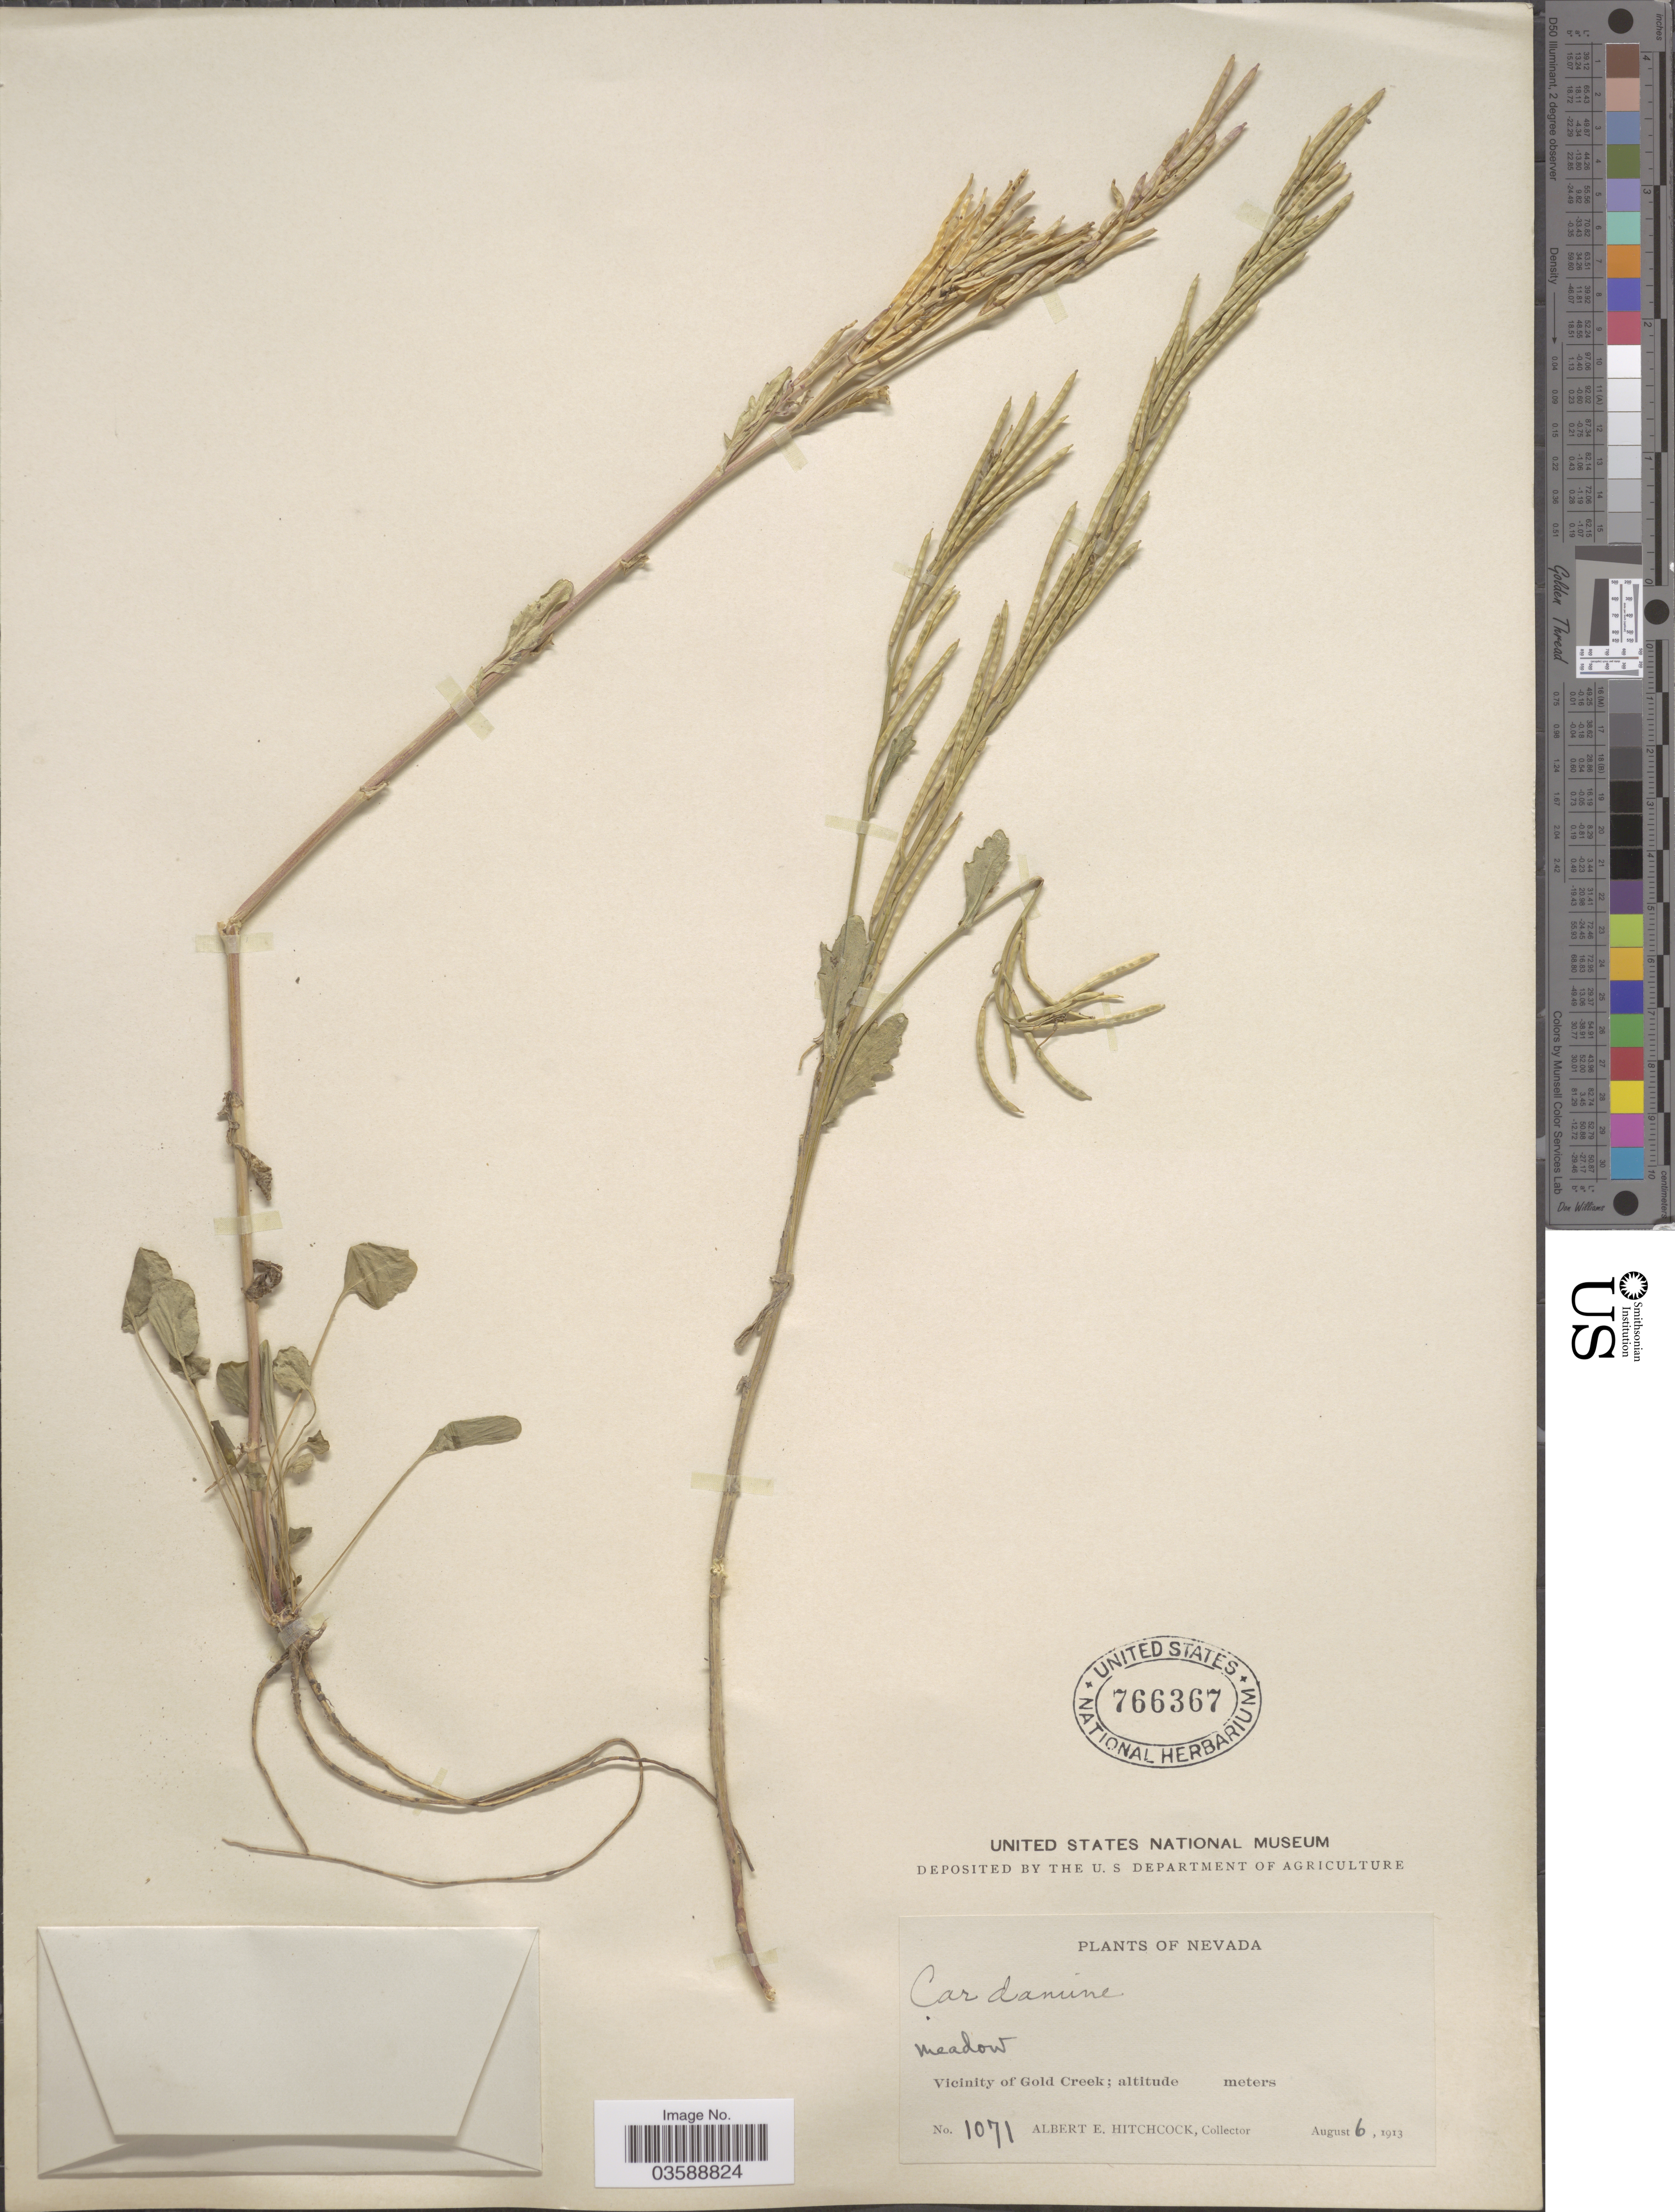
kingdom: Plantae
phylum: Tracheophyta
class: Magnoliopsida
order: Brassicales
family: Brassicaceae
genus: Cardamine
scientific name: Cardamine breweri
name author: S. Watson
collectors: A. Hitchcock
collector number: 1071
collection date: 1913-08-06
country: United States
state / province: Nevada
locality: Vicinity of Gold Creek.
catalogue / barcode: US 766367